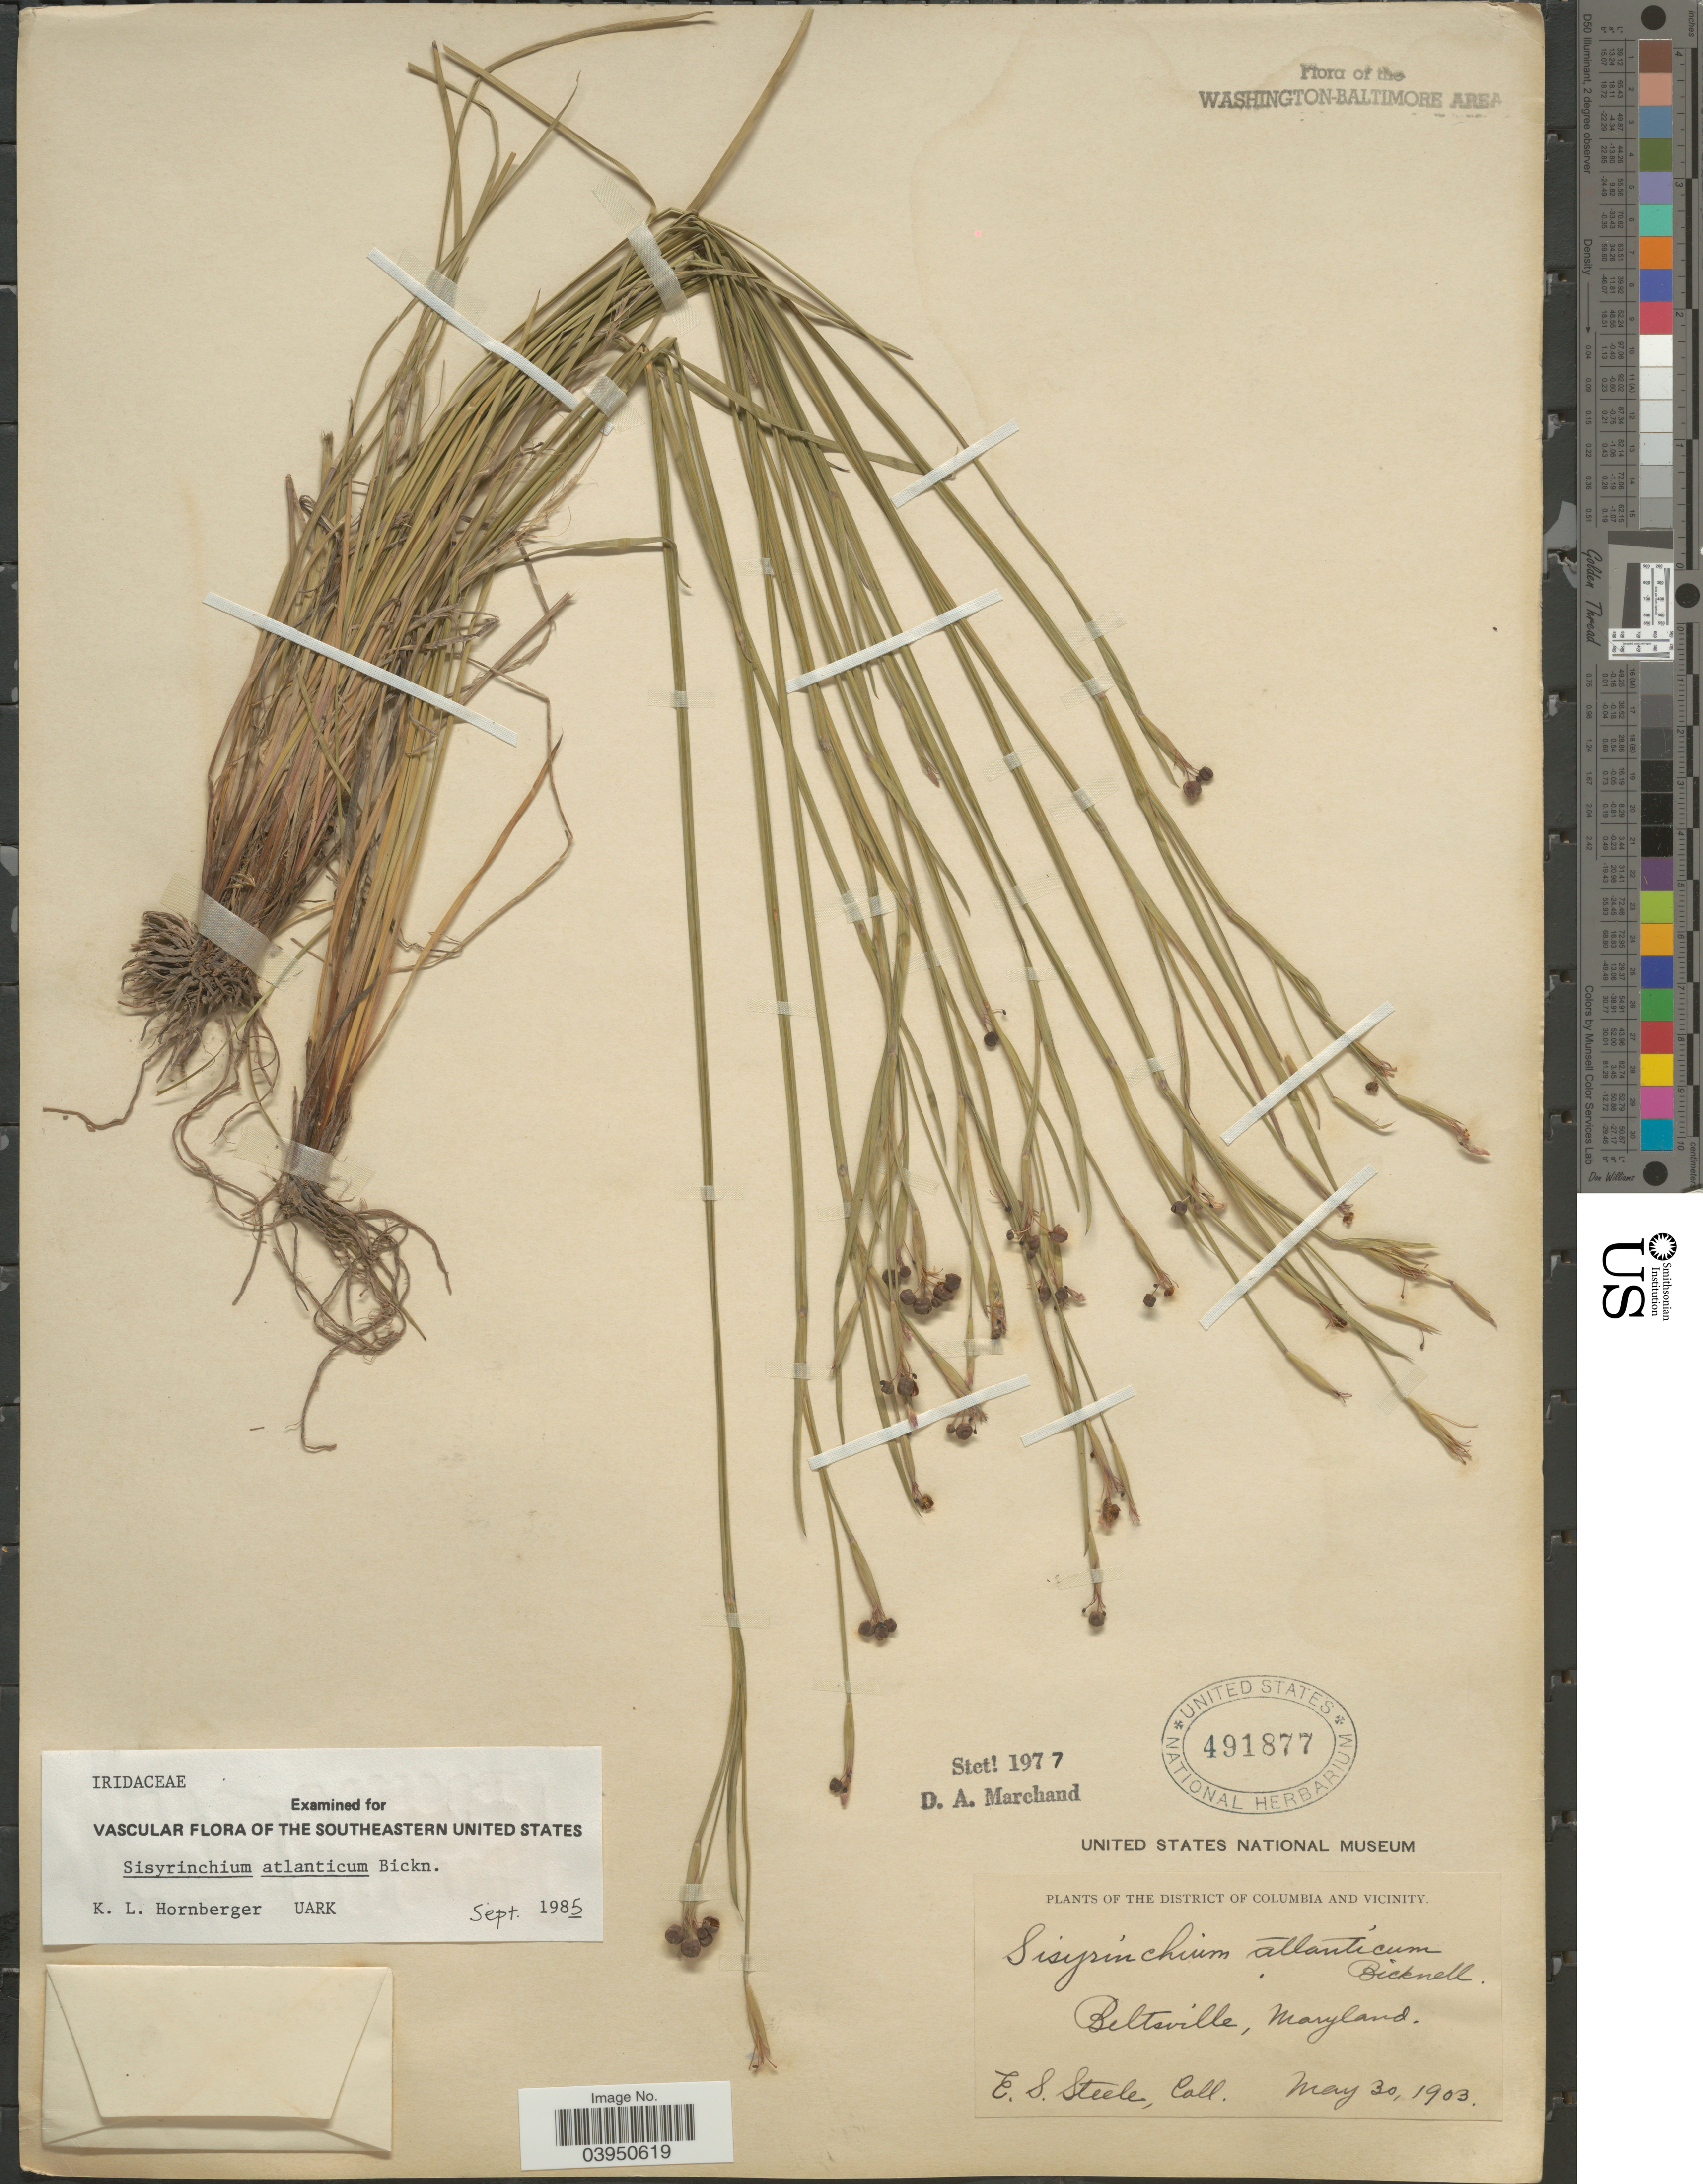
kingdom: Plantae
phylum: Tracheophyta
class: Liliopsida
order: Asparagales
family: Iridaceae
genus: Sisyrinchium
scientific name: Sisyrinchium atlanticum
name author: E.P. Bicknell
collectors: E. Steele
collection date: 1903-05-30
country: United States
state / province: Maryland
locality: The District of Columbia and Vicinity. Beltsville.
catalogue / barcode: US 491877